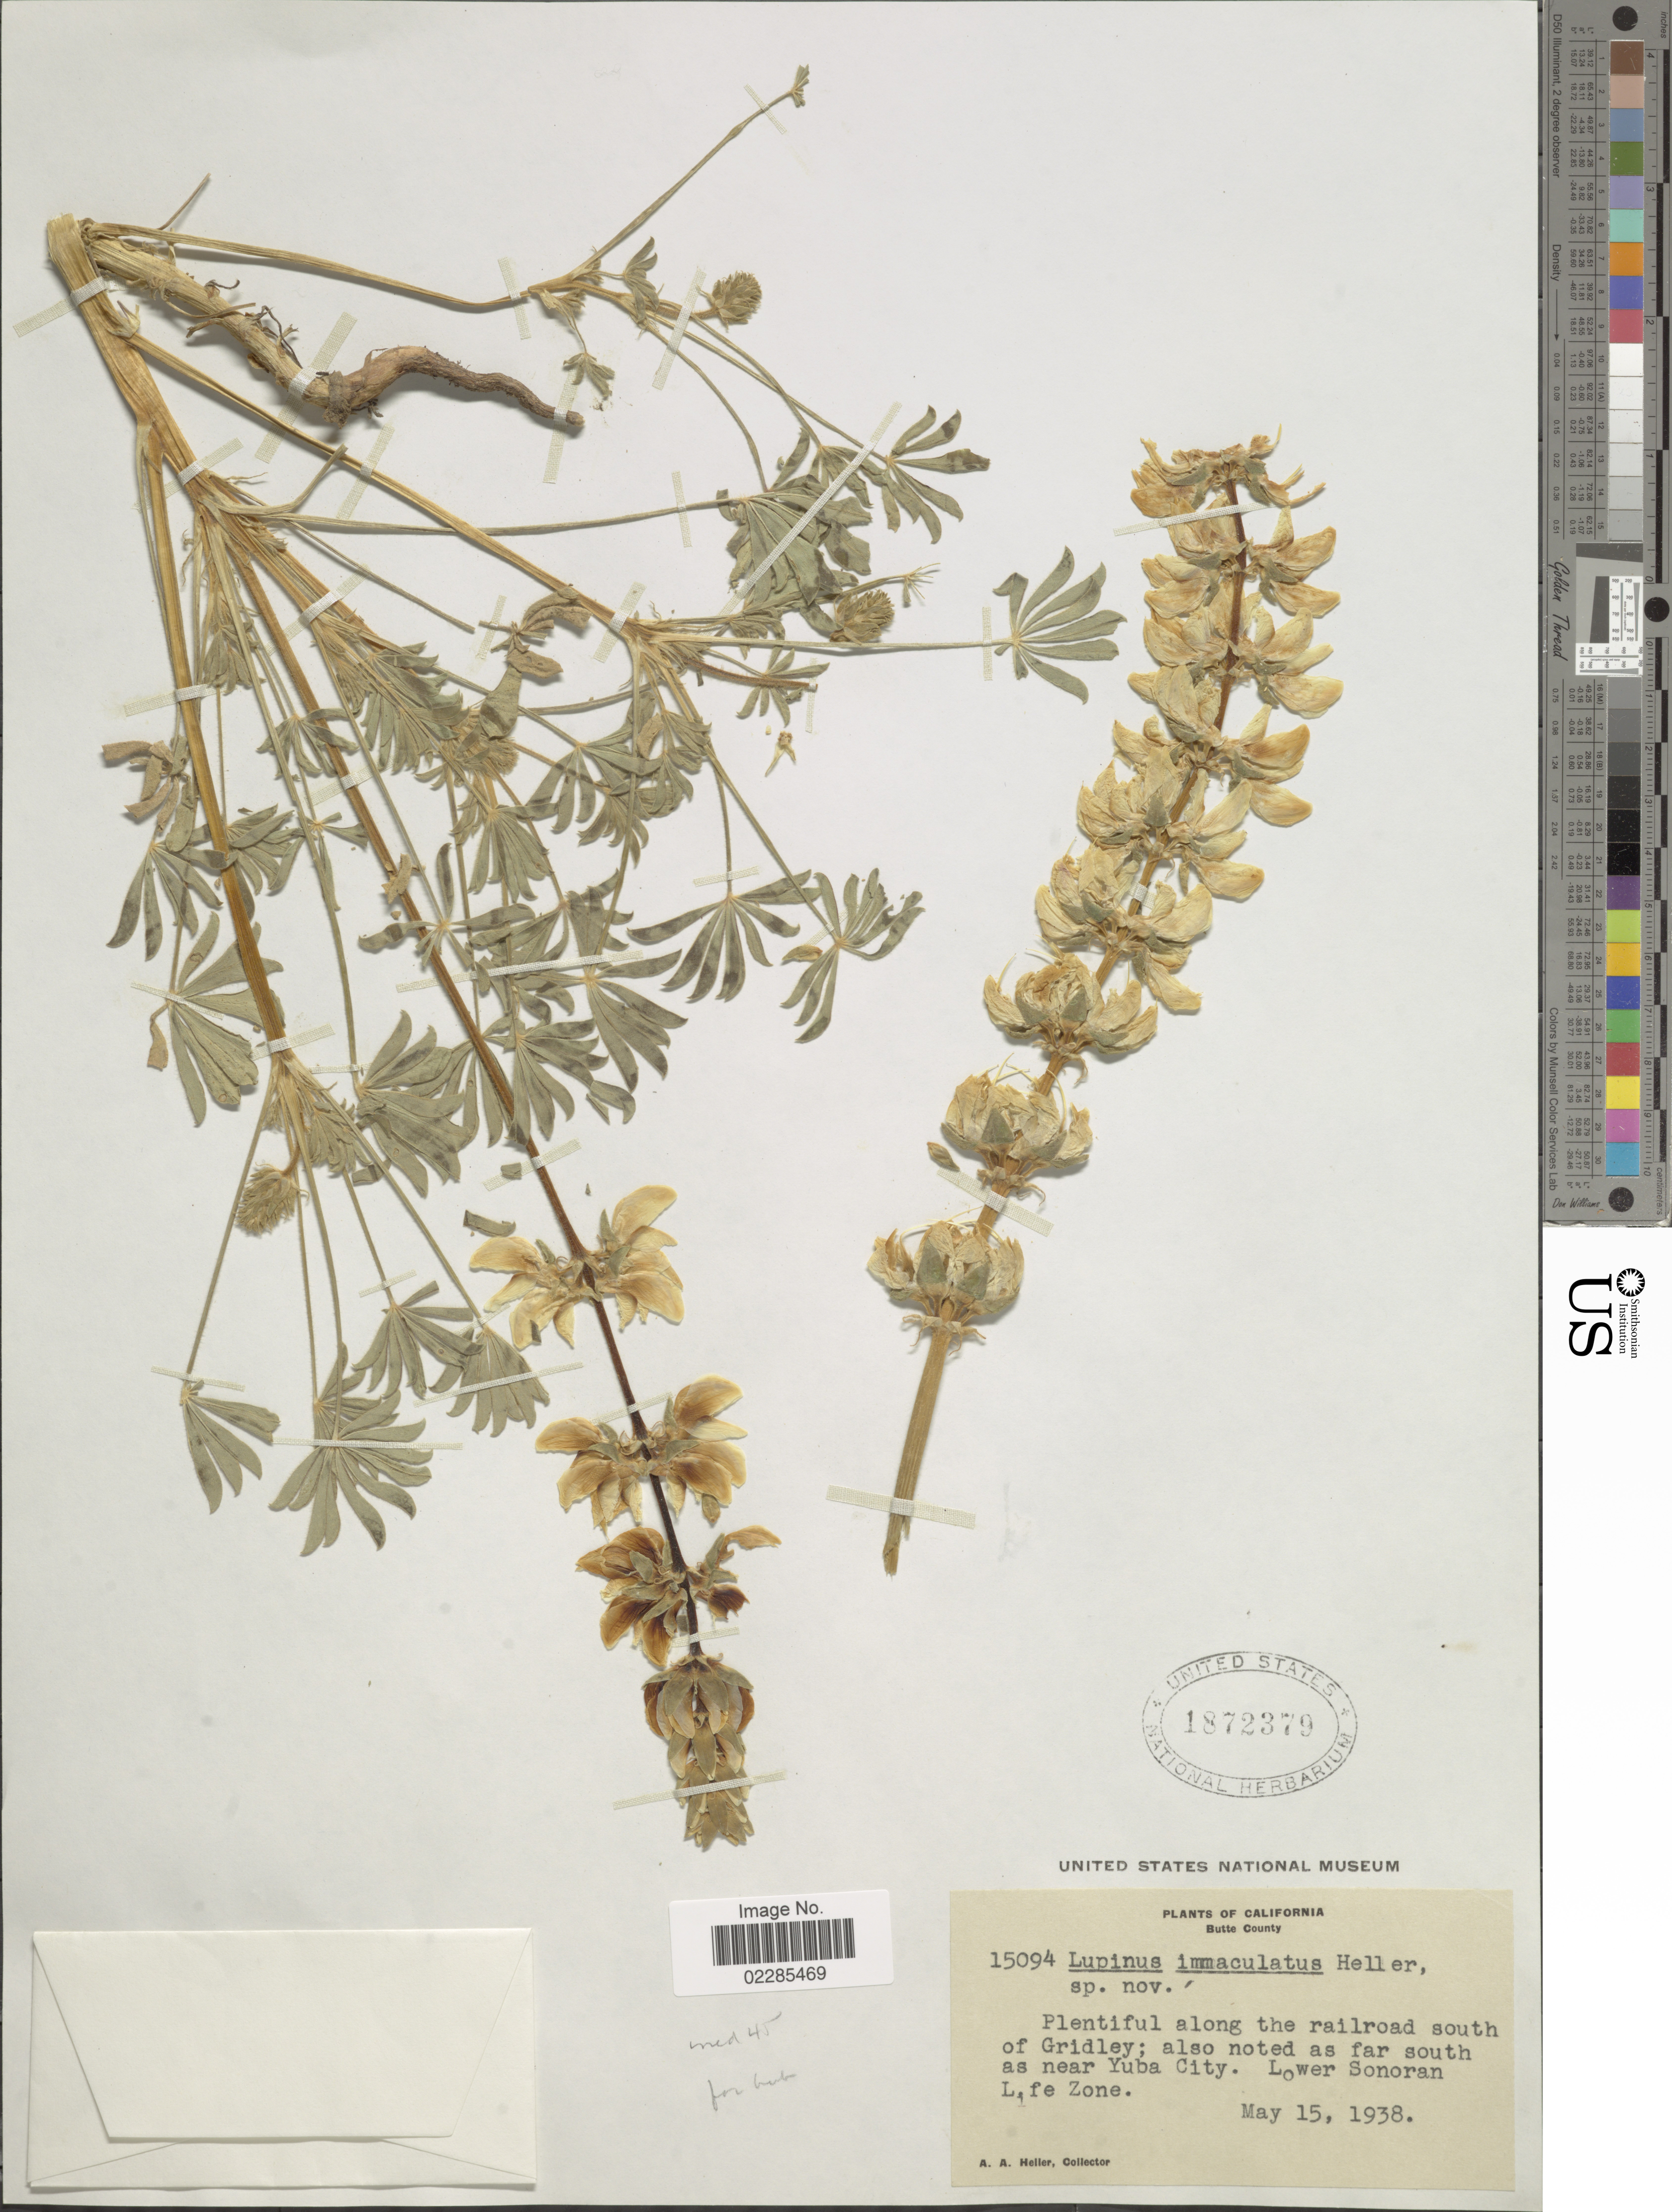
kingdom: Plantae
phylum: Tracheophyta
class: Magnoliopsida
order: Fabales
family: Fabaceae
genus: Lupinus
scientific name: Lupinus immaculatus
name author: A. Heller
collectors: A. A. Heller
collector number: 15094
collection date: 1938-05-15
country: United States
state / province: California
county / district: Butte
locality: Betty County, Plentiful along the railroad south of Gridley; also nited as far south as near Yuba City. Lower Sonoran Life Zone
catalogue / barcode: US 1872379